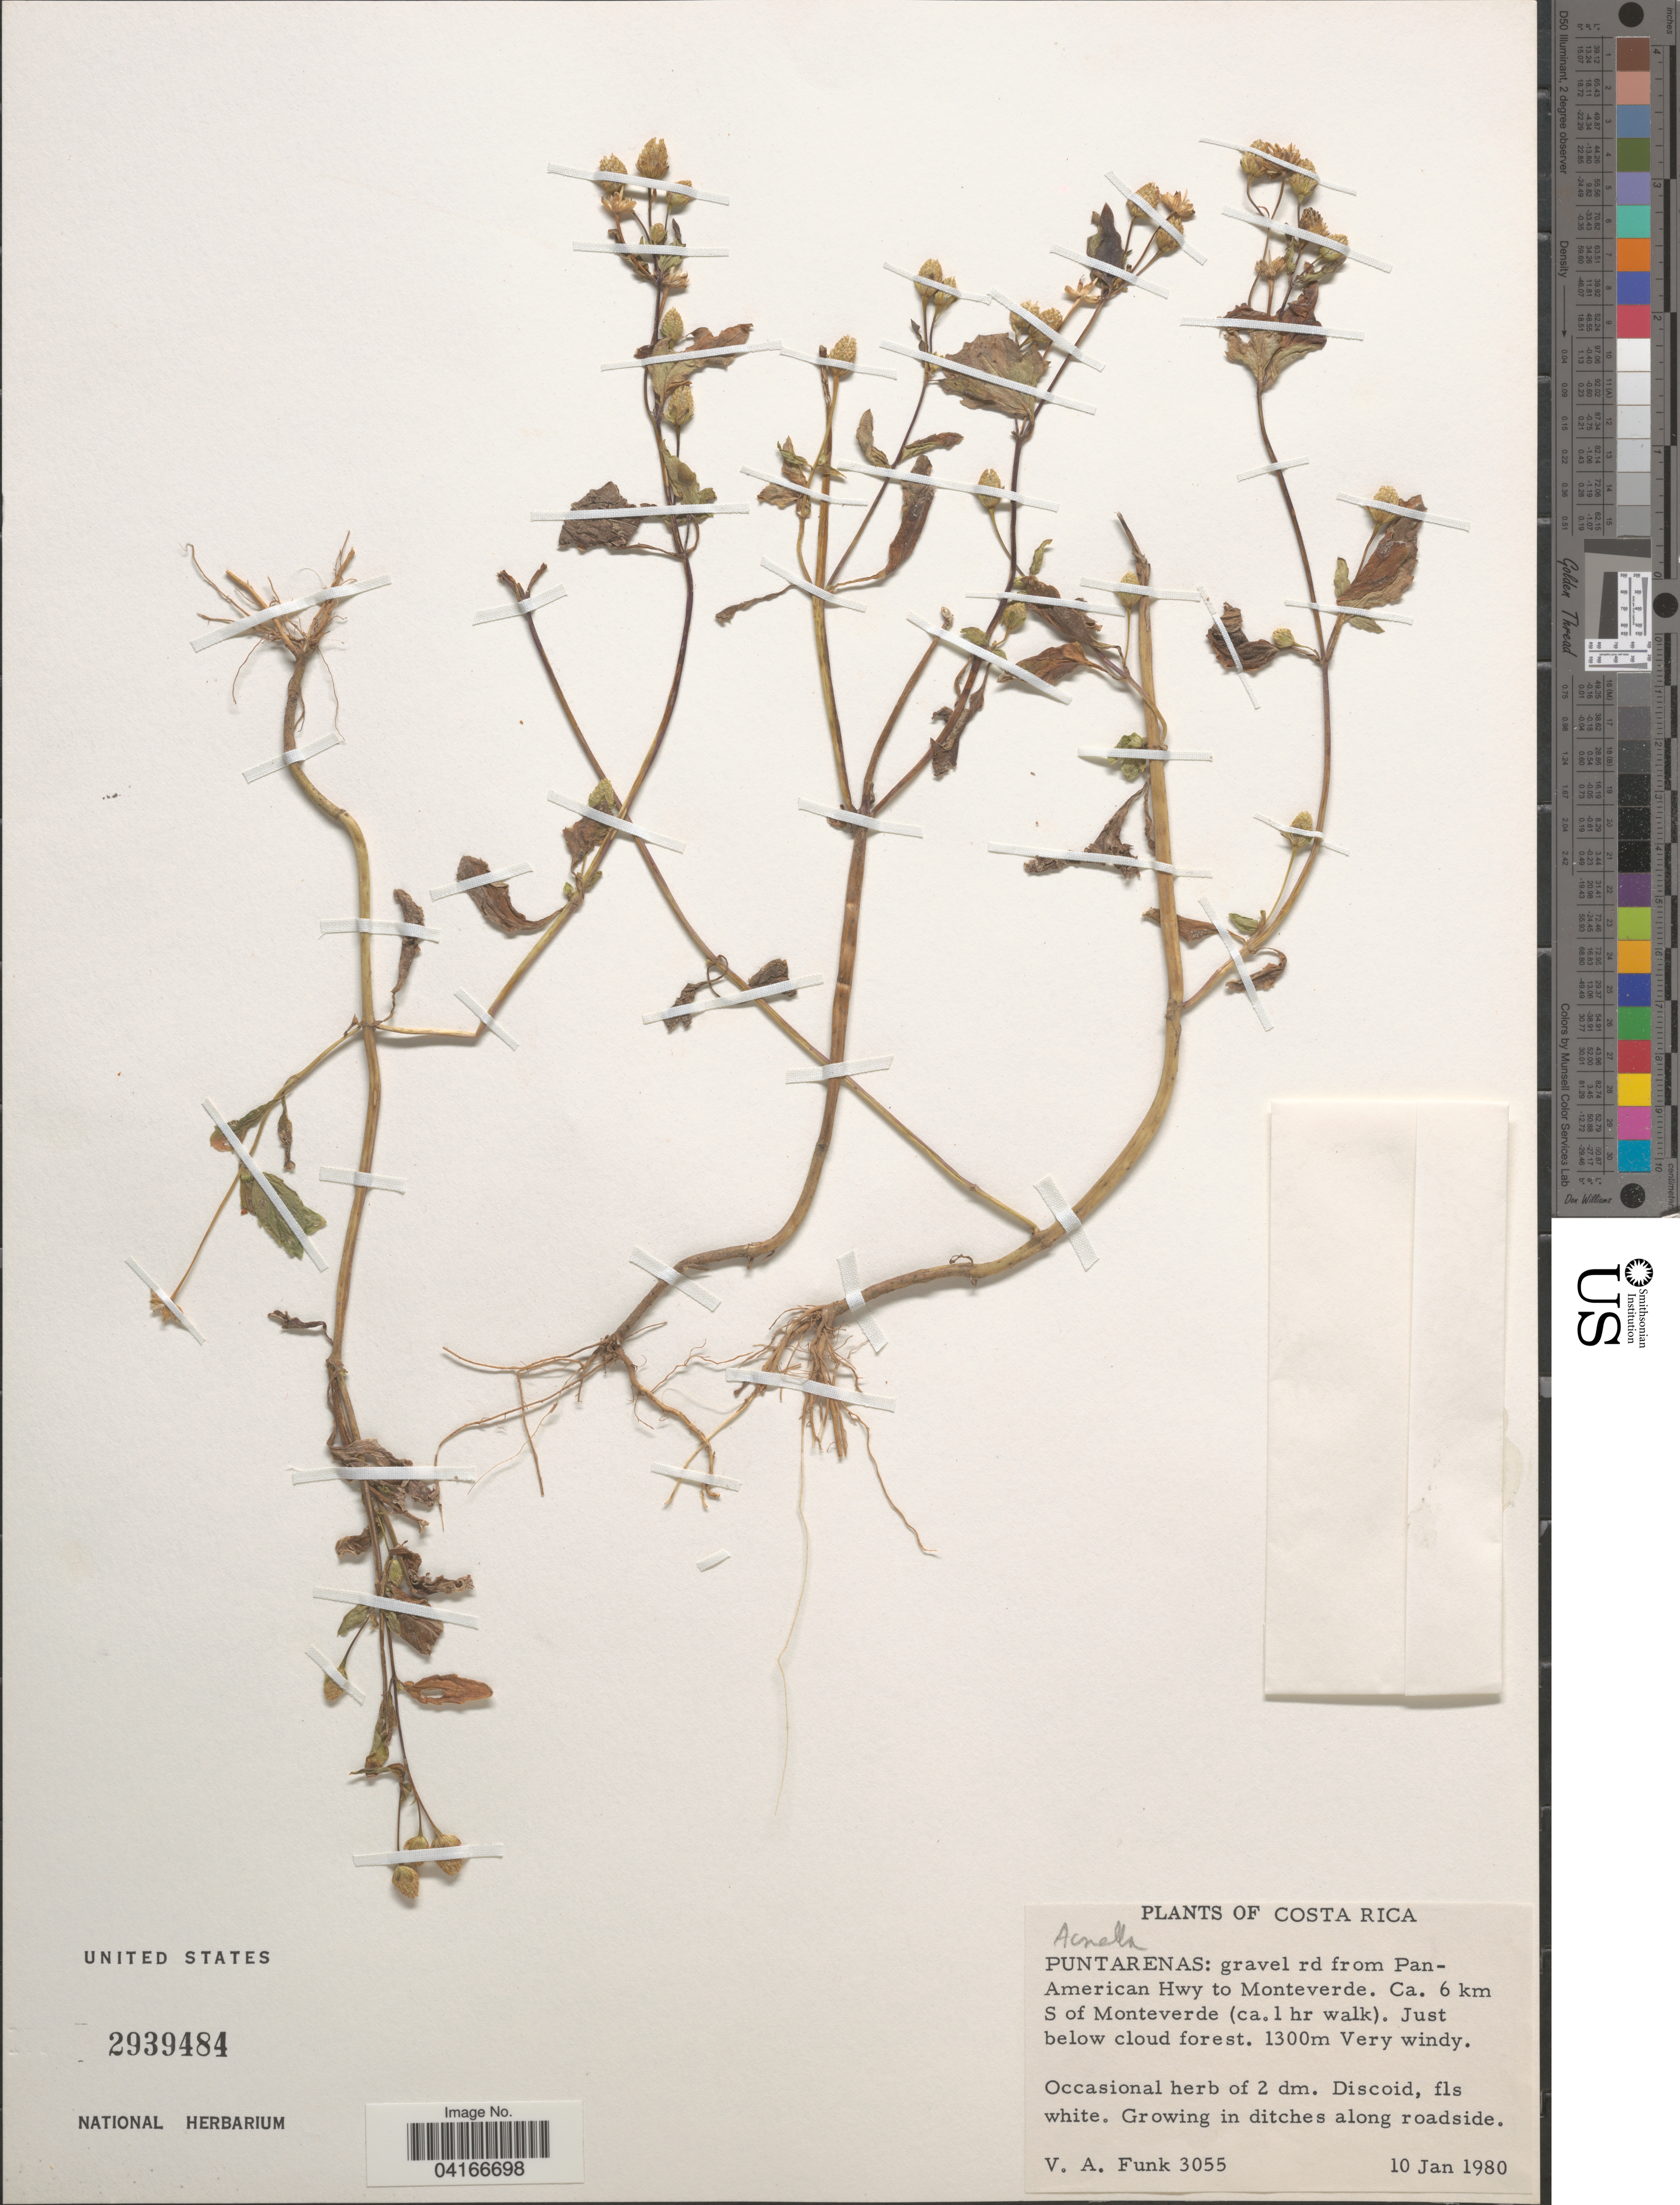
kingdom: Plantae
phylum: Tracheophyta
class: Magnoliopsida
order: Asterales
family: Asteraceae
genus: Acmella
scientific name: Acmella sp.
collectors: V. Funk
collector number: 3055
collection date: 1980-01-10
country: Costa Rica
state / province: Puntarenas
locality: Gravel rd from Pan-American Hwy to Monteverde. Ca. 6 km S of Monteverde (ca. 1 hr walk). Just below cloud forest.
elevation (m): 1300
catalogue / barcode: US 2939484